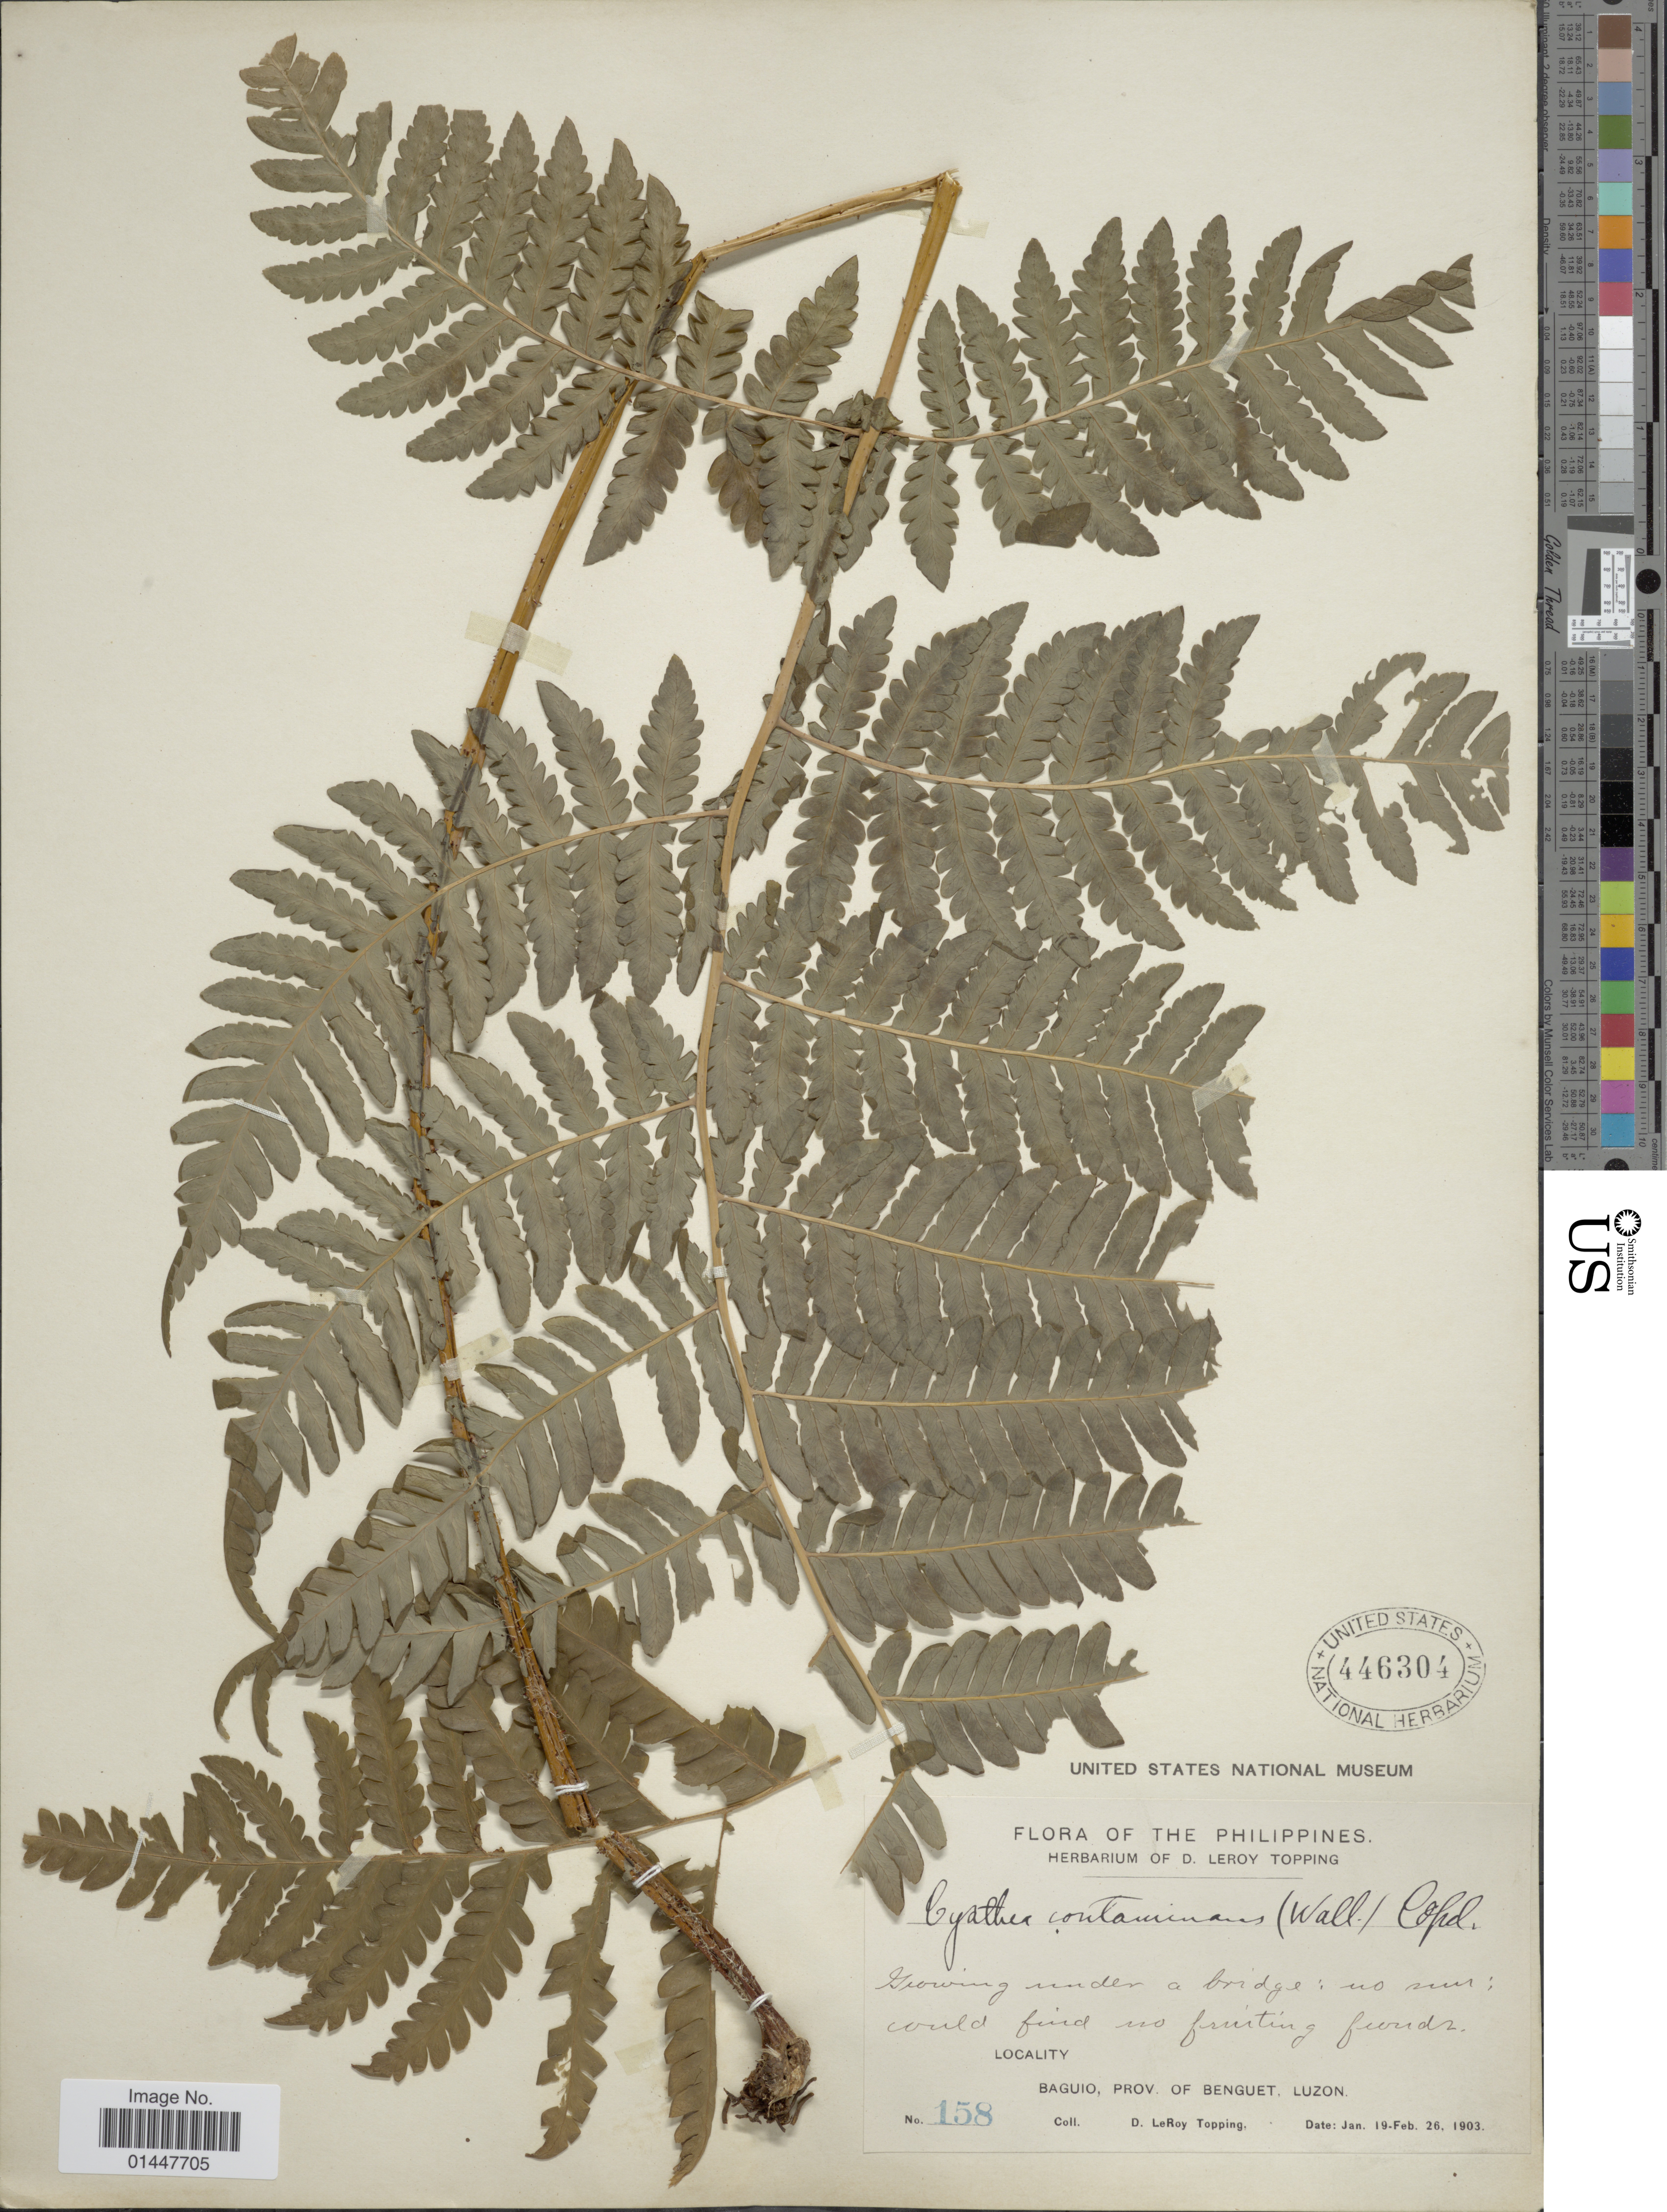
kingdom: Plantae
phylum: Tracheophyta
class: Polypodiopsida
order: Cyatheales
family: Cyatheaceae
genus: Sphaeropteris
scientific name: Sphaeropteris glauca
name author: (Blume) R.M. Tryon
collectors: D. L. Topping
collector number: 158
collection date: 1903-01-19/1903-02-26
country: Philippines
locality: Baguio, Prov. of Benguet, Luzon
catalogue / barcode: US 446304